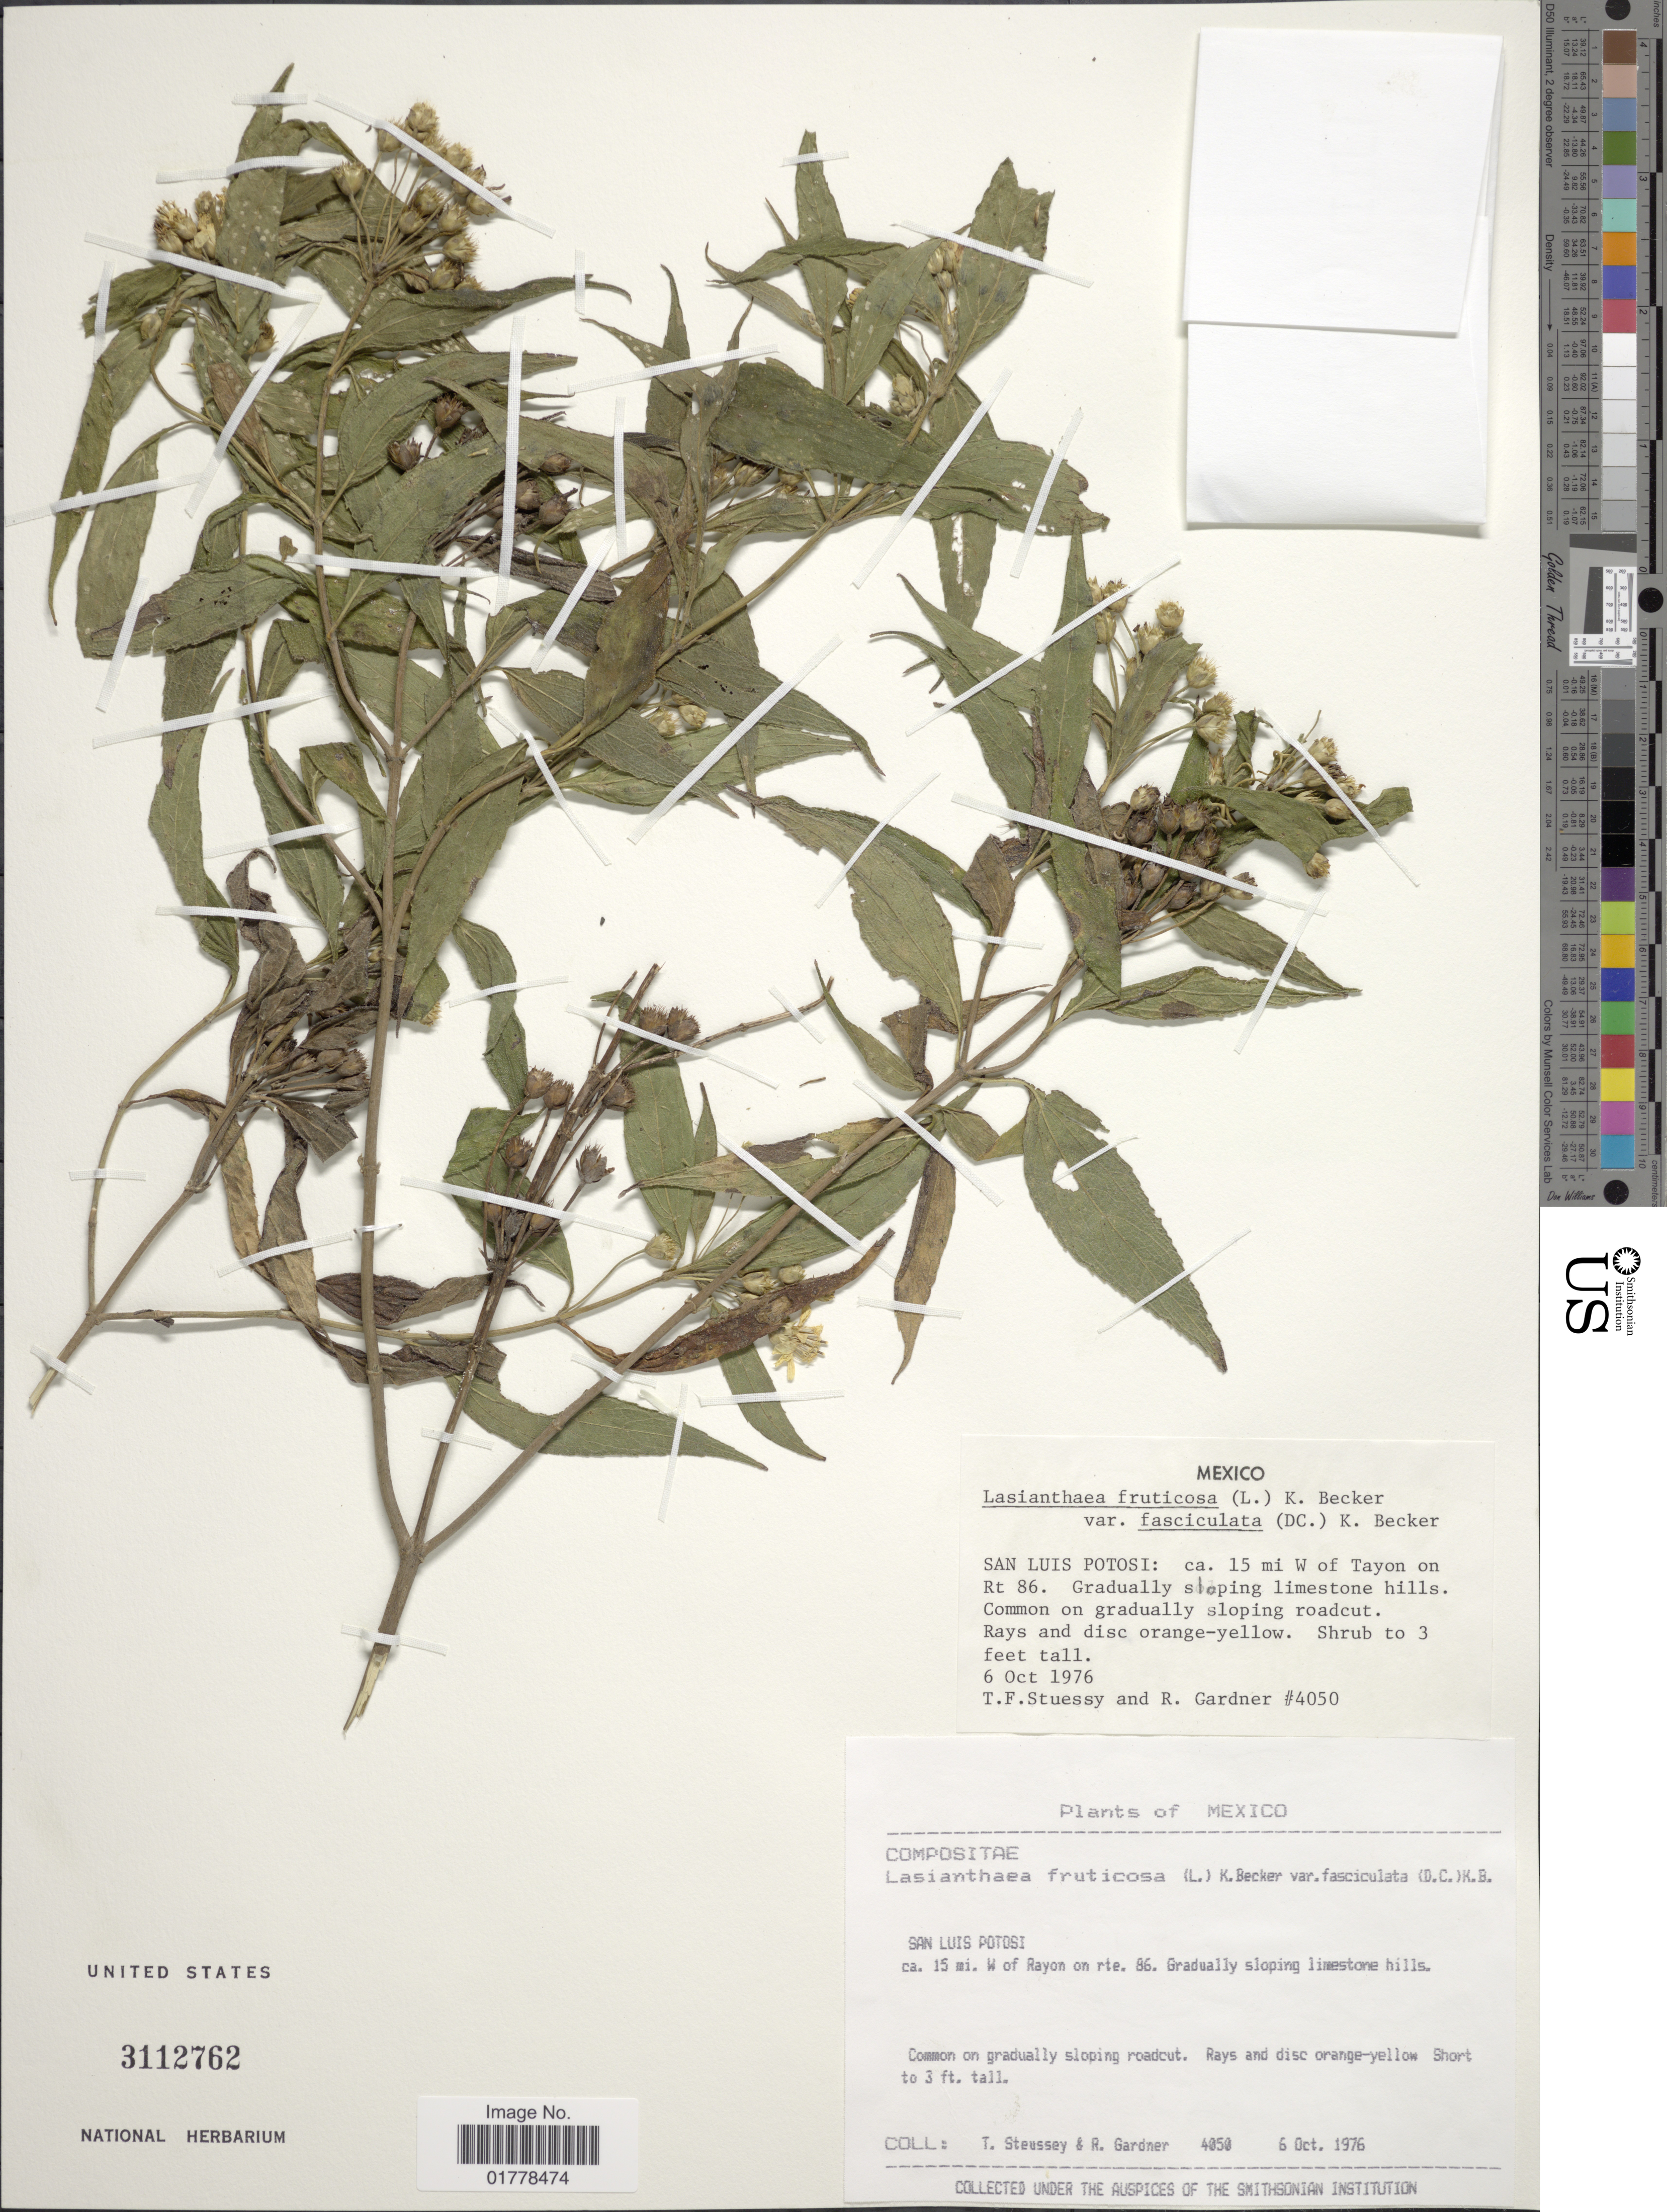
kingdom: Plantae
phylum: Tracheophyta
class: Magnoliopsida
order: Asterales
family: Asteraceae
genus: Lasianthaea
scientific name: Lasianthaea fruticosa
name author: (L.) K.M. Becker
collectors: T. Stuessy & R. C. Gardner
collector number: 4050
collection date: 1976-10-06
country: Mexico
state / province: San Luis Potosí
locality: San Luis Potosi. Ca. 15 mi. W of Rayon on rte. 6. Gradually sloping limestone hills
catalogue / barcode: US 3112762